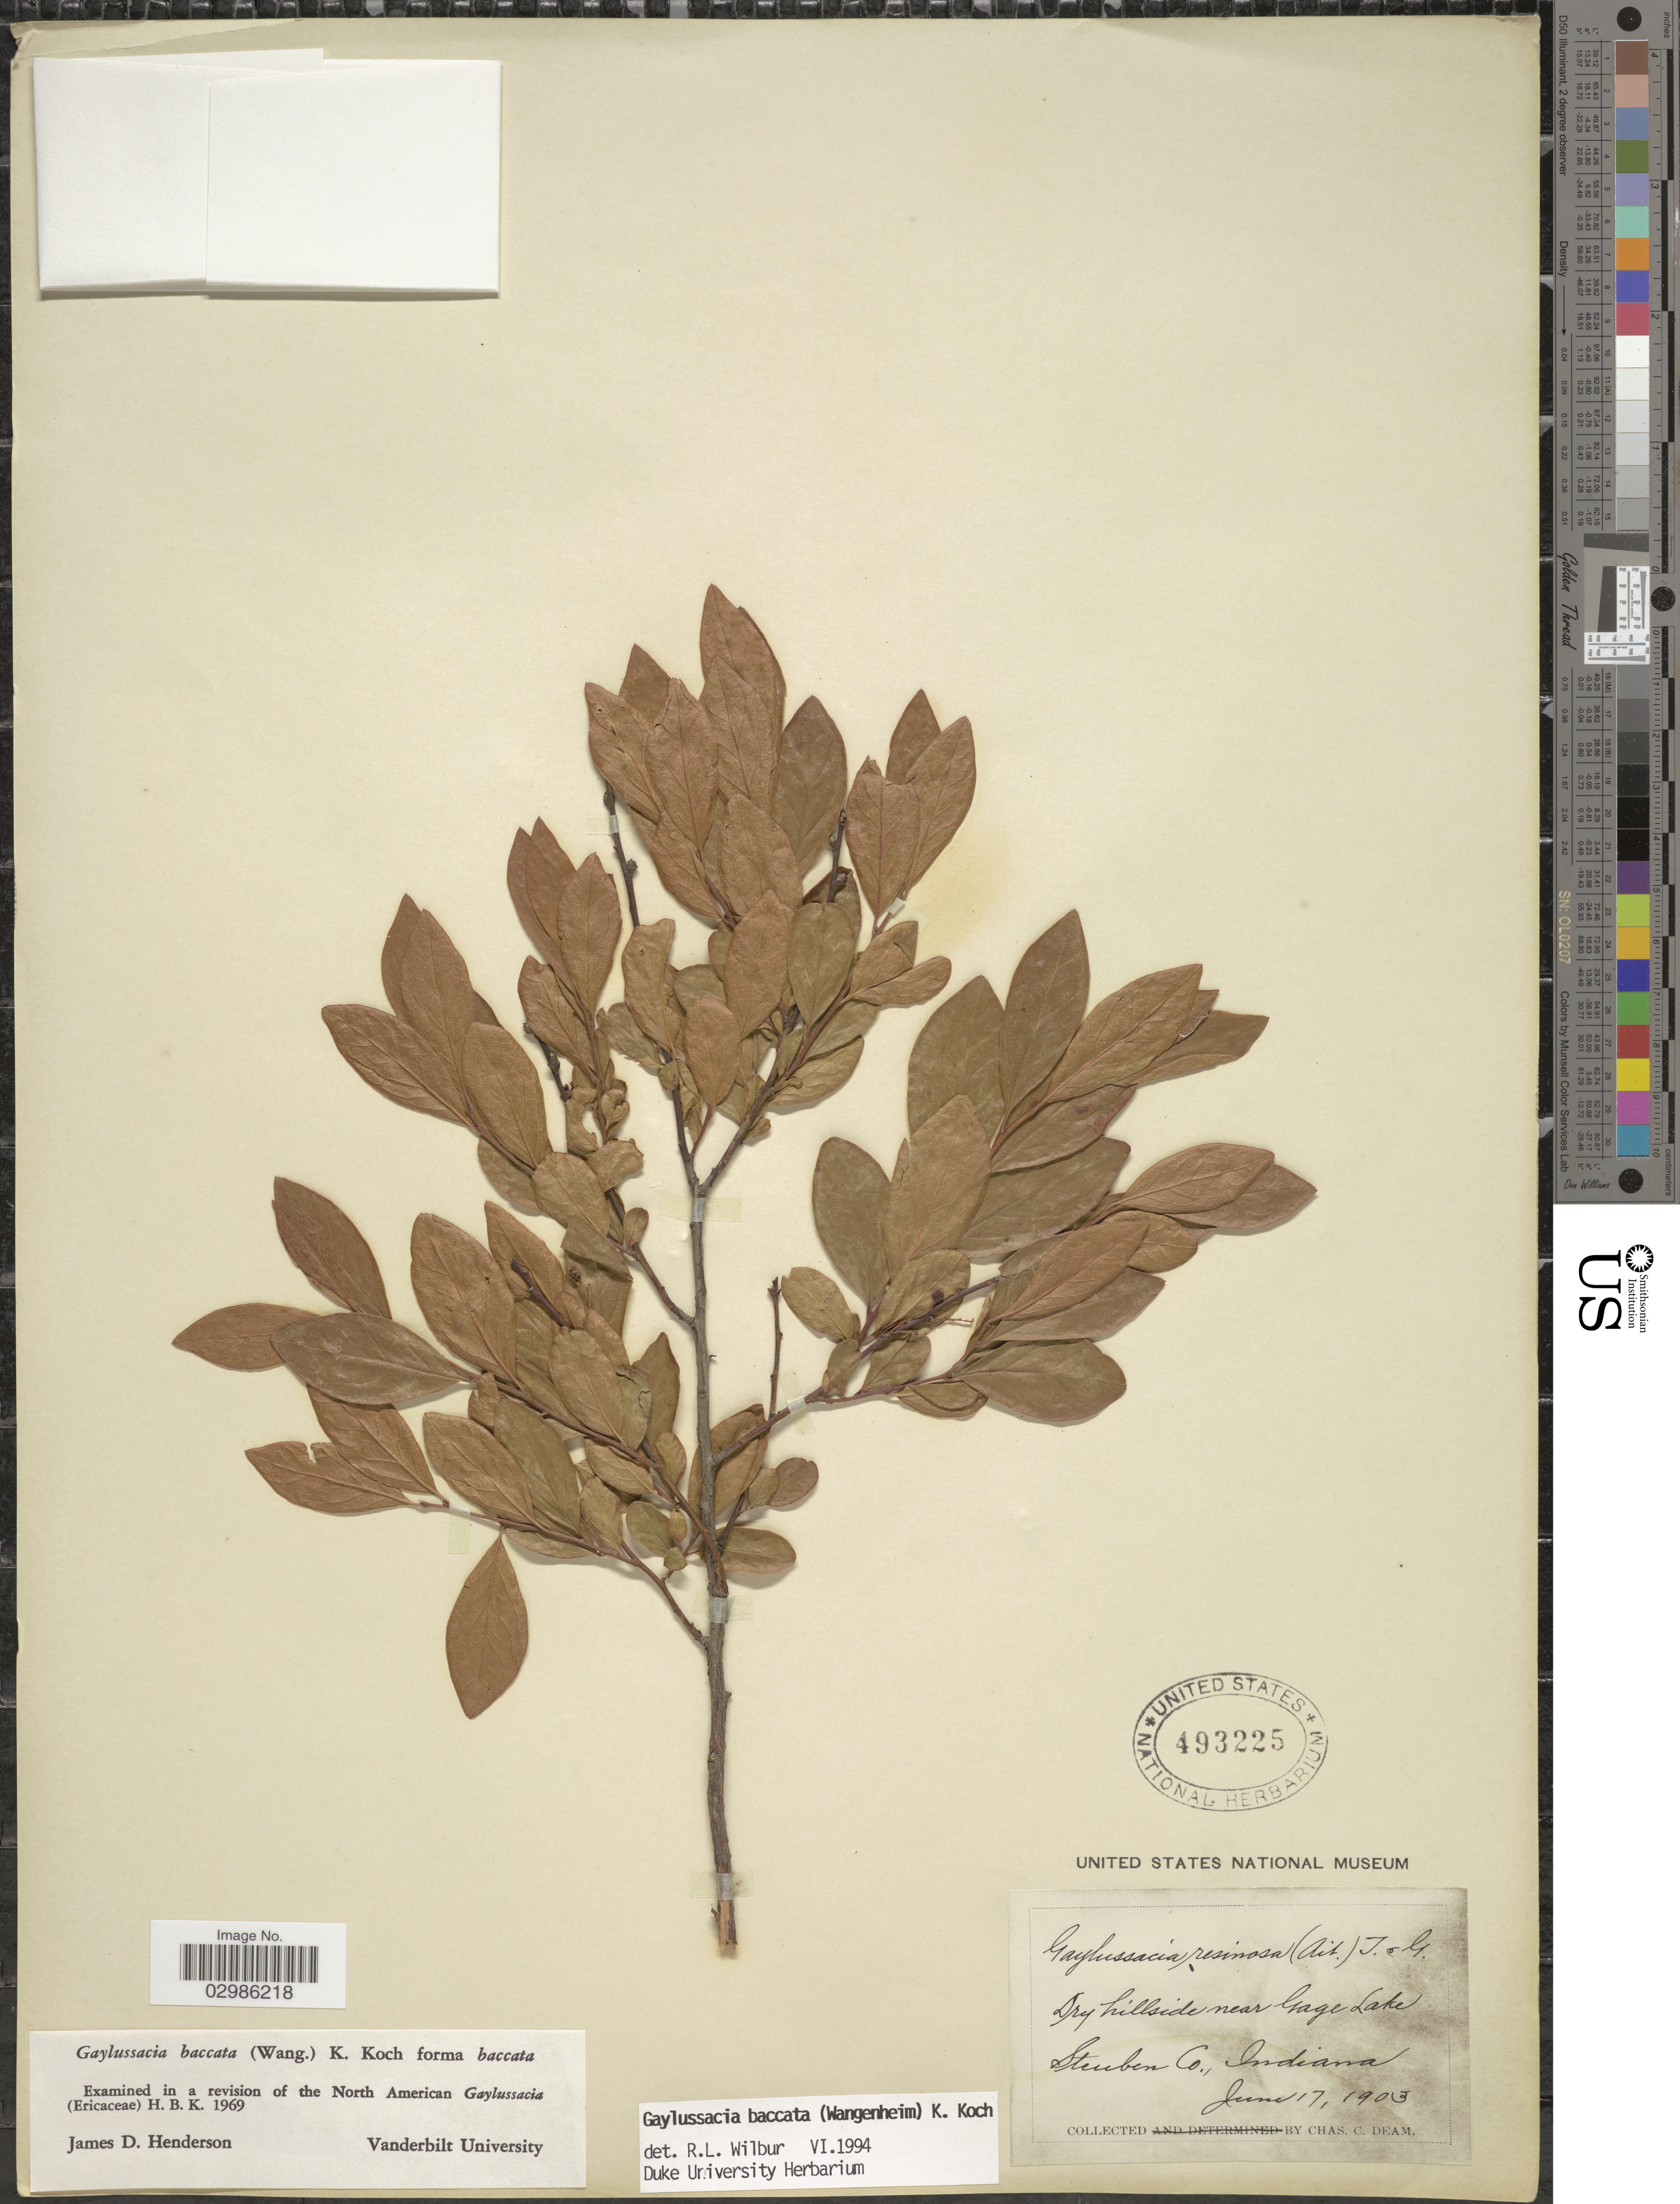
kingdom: Plantae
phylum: Tracheophyta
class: Magnoliopsida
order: Ericales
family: Ericaceae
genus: Gaylussacia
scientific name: Gaylussacia baccata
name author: (Wangenh.) K. Koch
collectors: C. C. Deam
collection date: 1903-06-17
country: United States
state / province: Indiana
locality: Dry hillside near Gage Lake, Steuben Co.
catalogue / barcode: US 493225